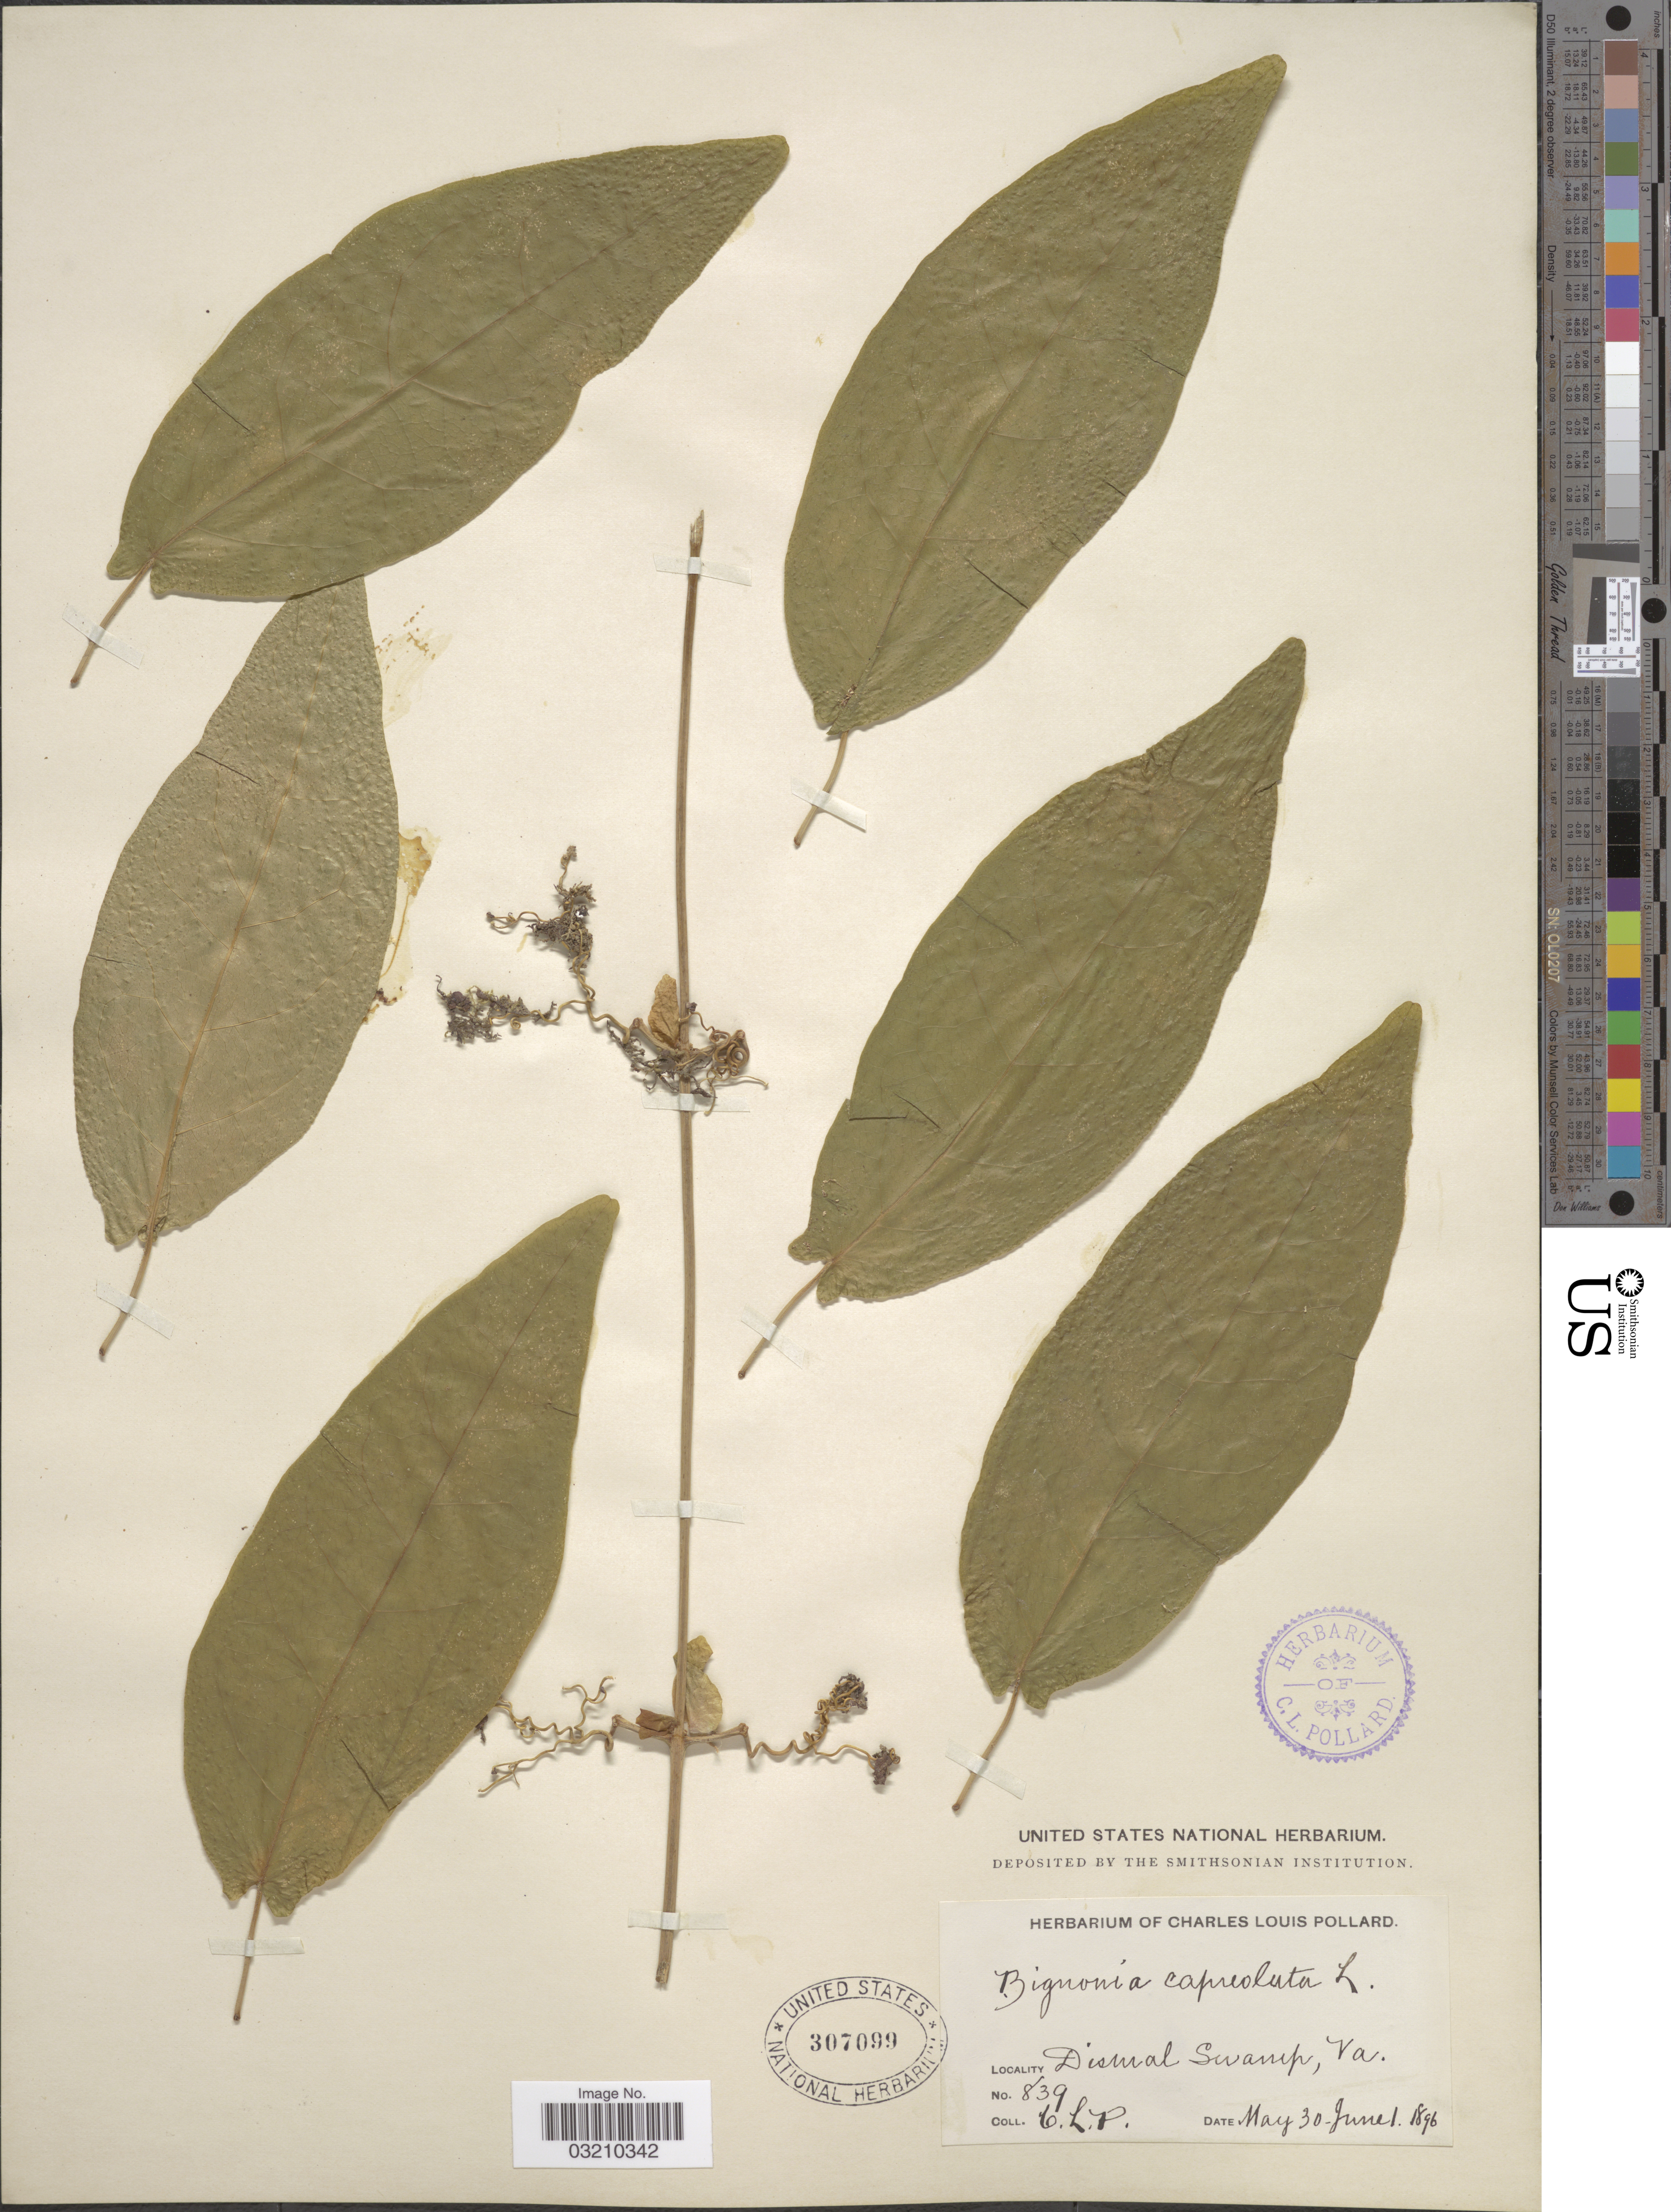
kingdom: Plantae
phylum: Tracheophyta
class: Magnoliopsida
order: Lamiales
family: Bignoniaceae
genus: Bignonia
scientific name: Bignonia capreolata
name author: L.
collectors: C. L. Pollard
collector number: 839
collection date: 1896-05-30/1896-06-01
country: United States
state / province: Virginia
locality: Dismal Swamp.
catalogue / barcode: US 307099